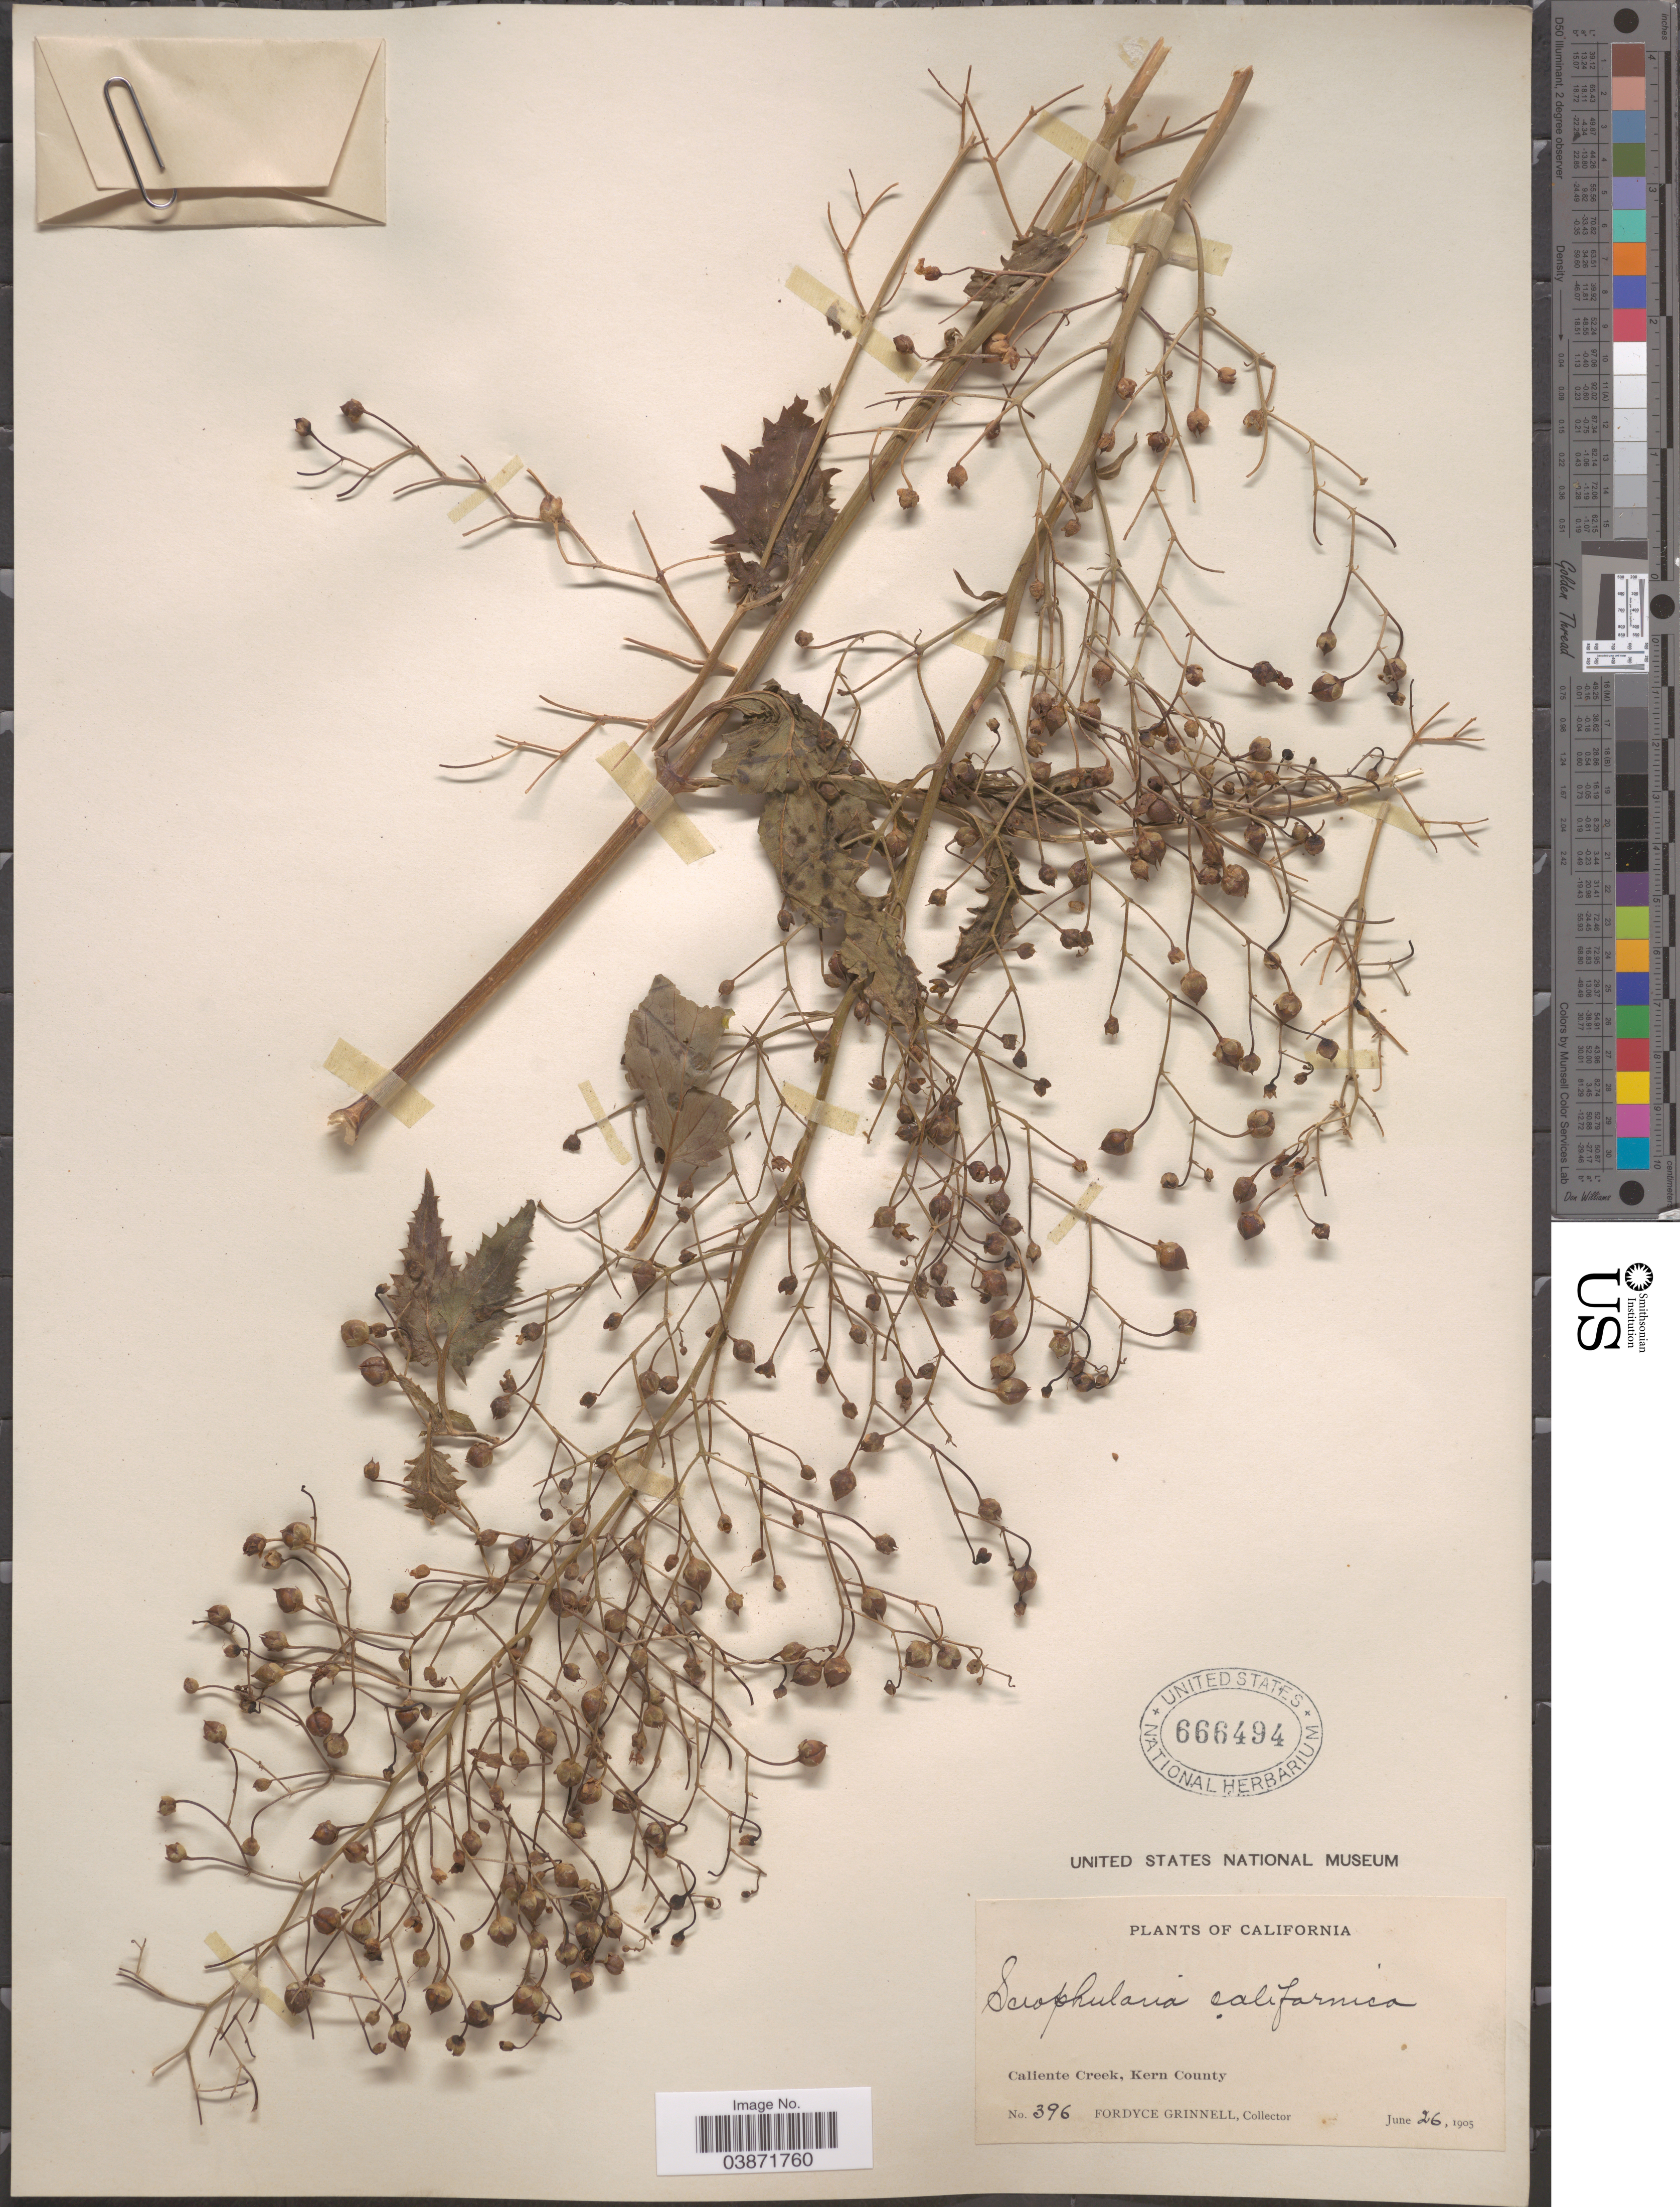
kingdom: Plantae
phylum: Tracheophyta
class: Magnoliopsida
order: Lamiales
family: Scrophulariaceae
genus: Scrophularia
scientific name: Scrophularia californica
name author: Cham. & Schltdl.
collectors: F. Grinnell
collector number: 396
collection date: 1905-06-26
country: United States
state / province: California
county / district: Kern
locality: Caliente Creek, Kern County.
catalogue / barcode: US 666494